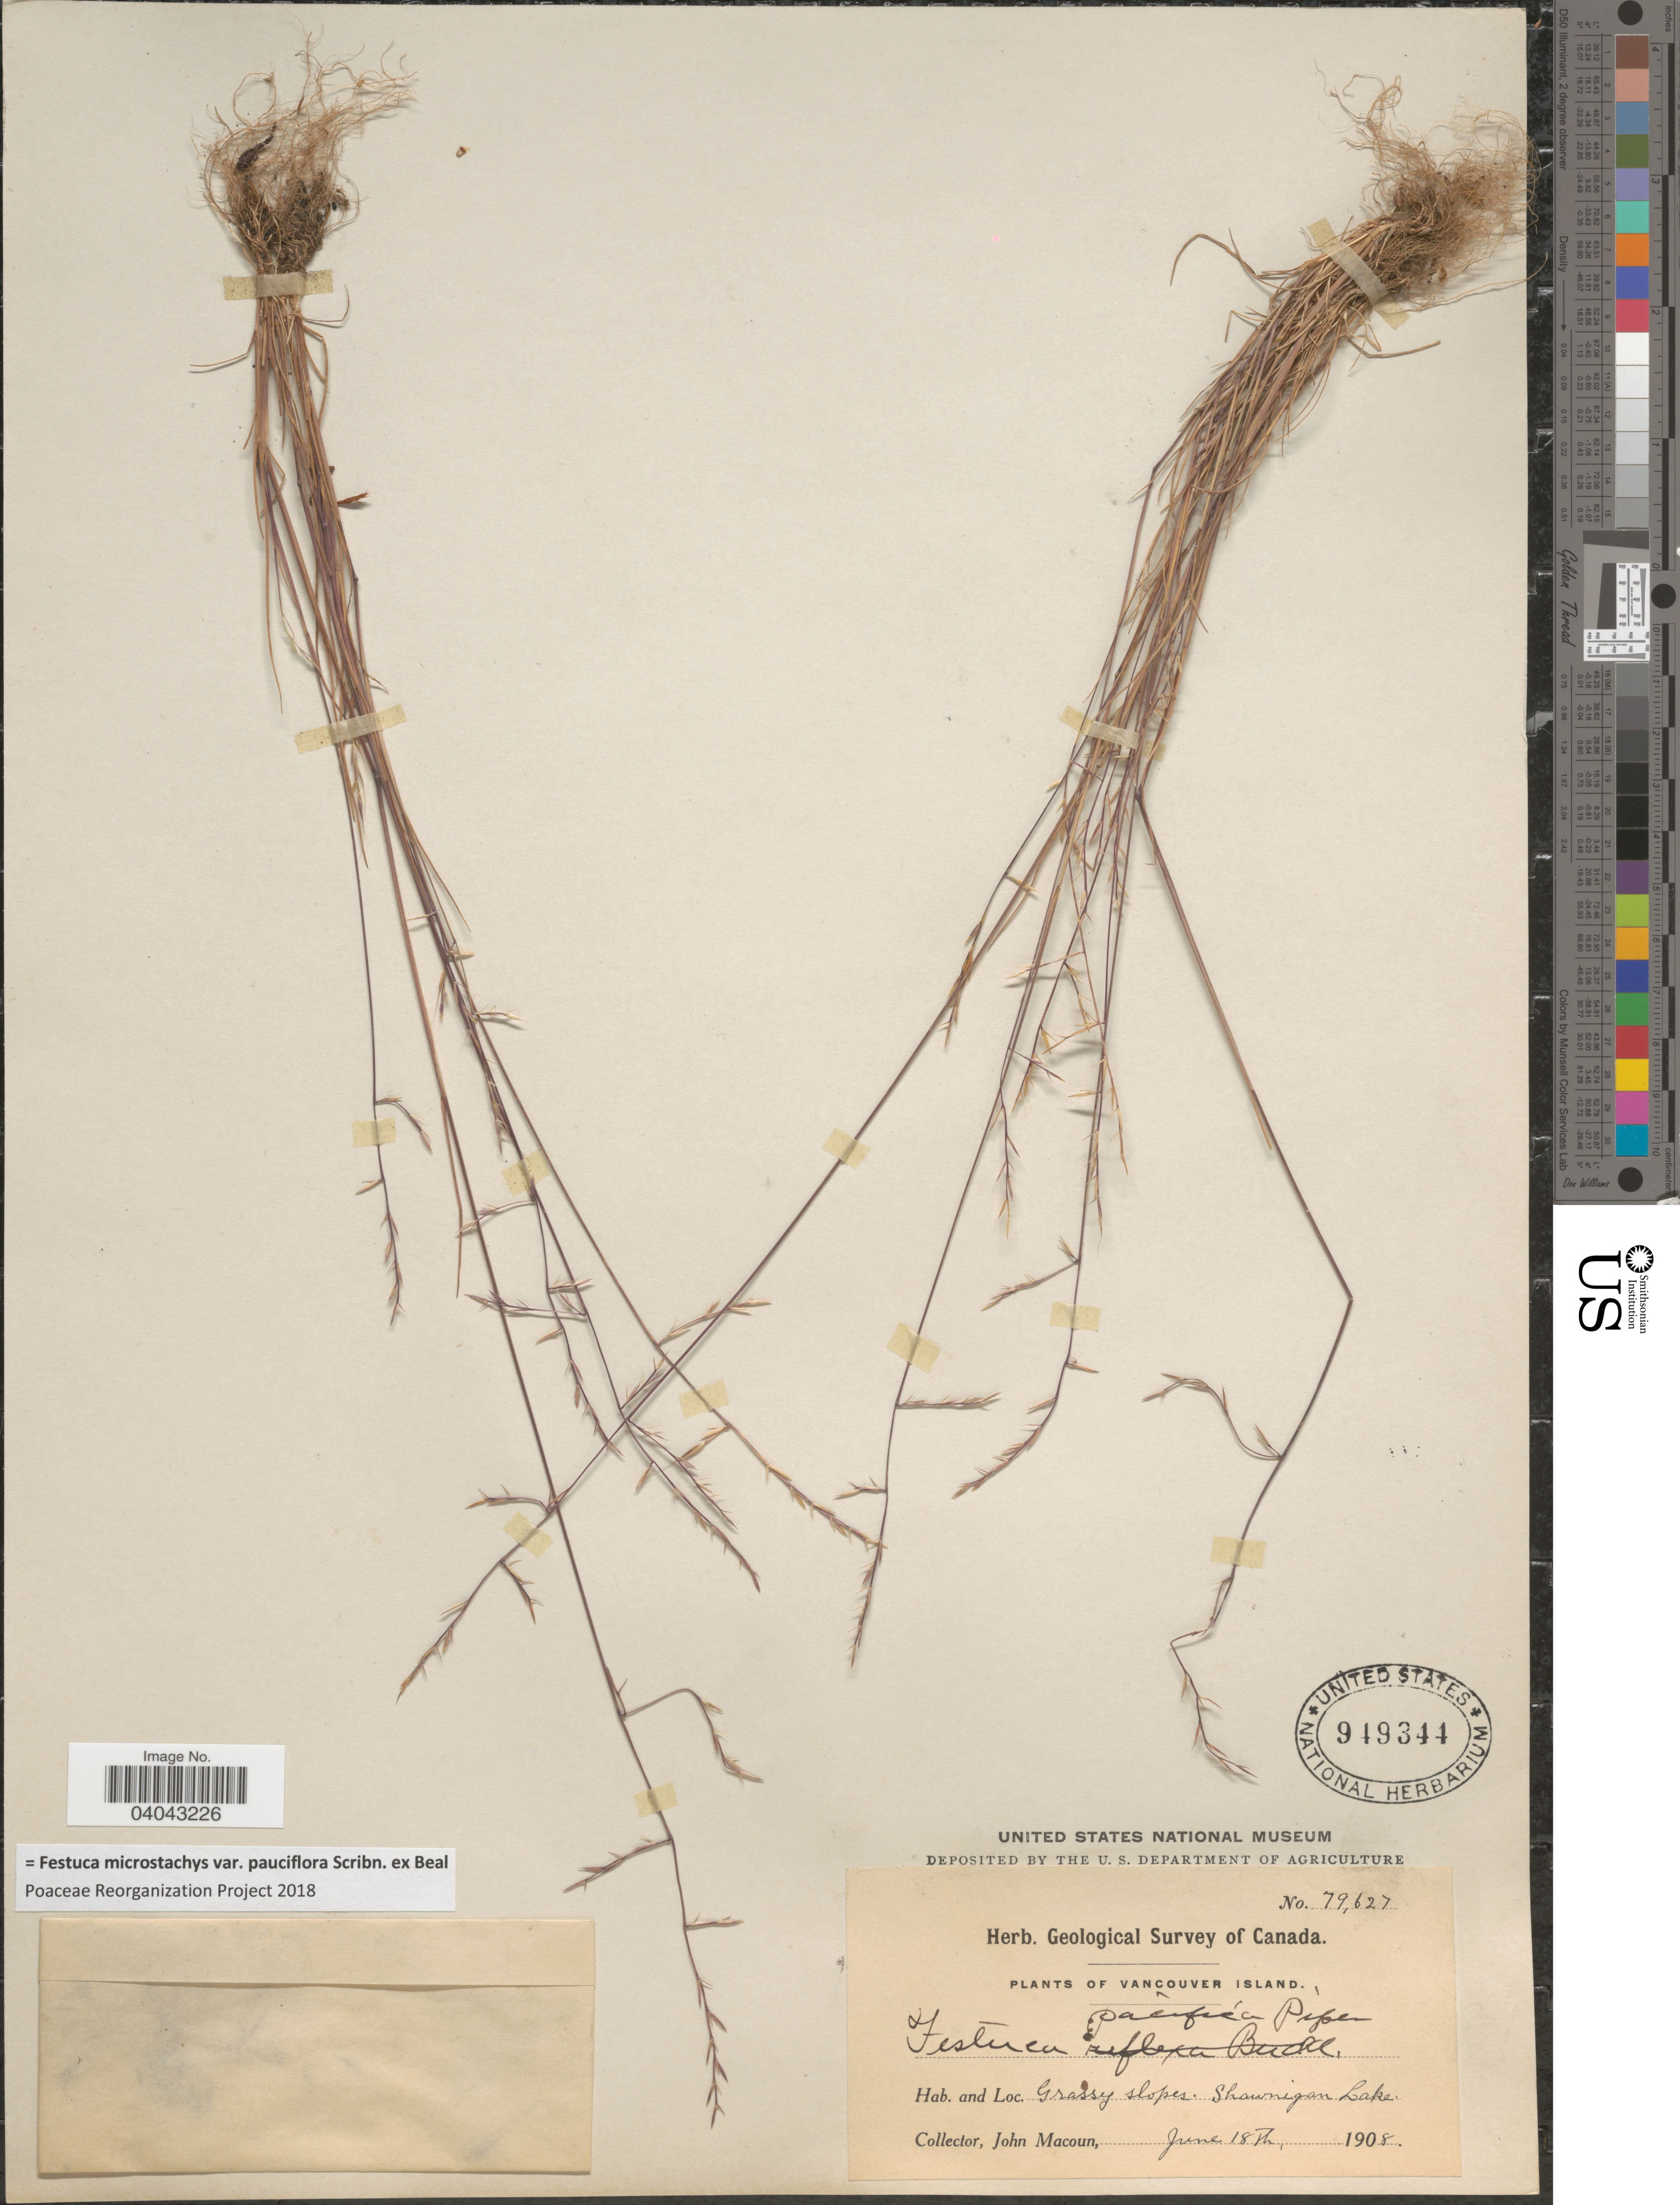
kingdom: Plantae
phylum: Tracheophyta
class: Liliopsida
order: Poales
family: Poaceae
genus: Festuca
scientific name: Festuca microstachys var. pauciflora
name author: Scribn. ex W.J. Beal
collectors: J. Macoun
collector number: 79627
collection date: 1908-06-18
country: Canada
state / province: British Columbia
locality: Vancouver Island. Shawnigan Lake.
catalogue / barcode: US 949344